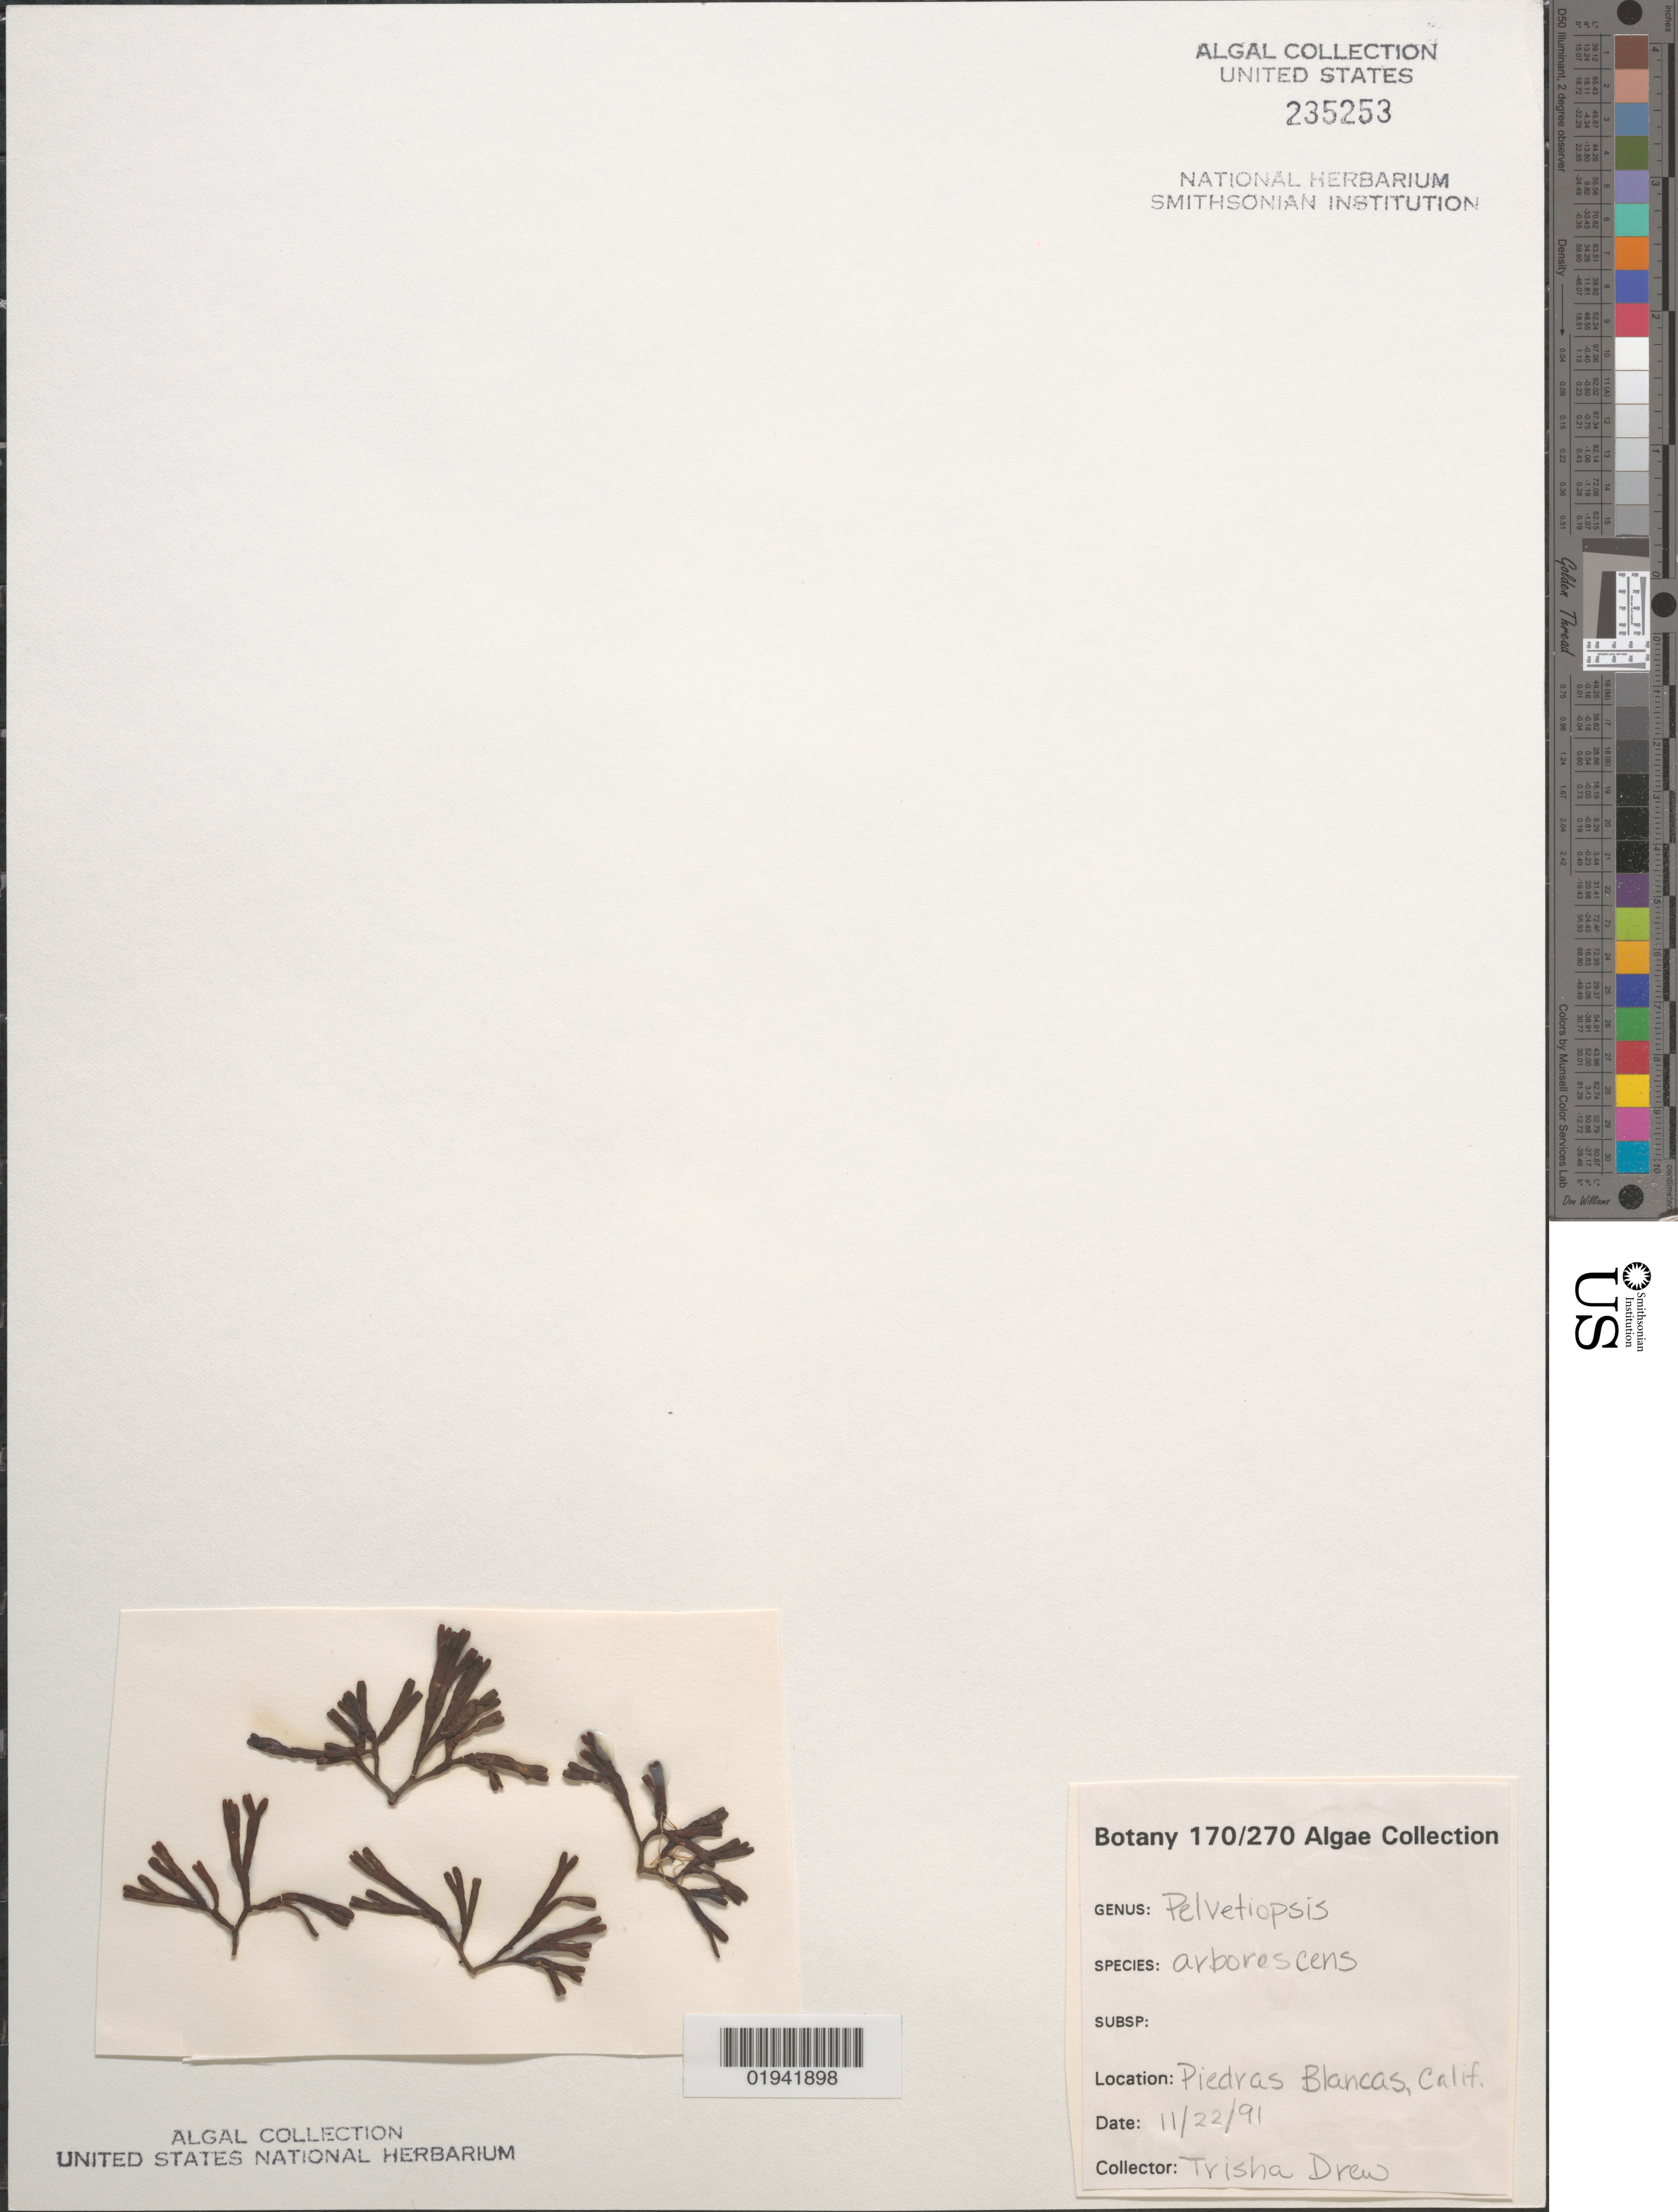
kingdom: Chromista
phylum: Ochrophyta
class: Phaeophyceae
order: Fucales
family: Fucaceae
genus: Pelvetiopsis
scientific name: Pelvetiopsis arborescens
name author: N.L. Gardner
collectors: T. Drew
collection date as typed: Transcribed d/m/y: 22/11/91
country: United States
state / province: California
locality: Piedras Blancas.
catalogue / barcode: US 235253